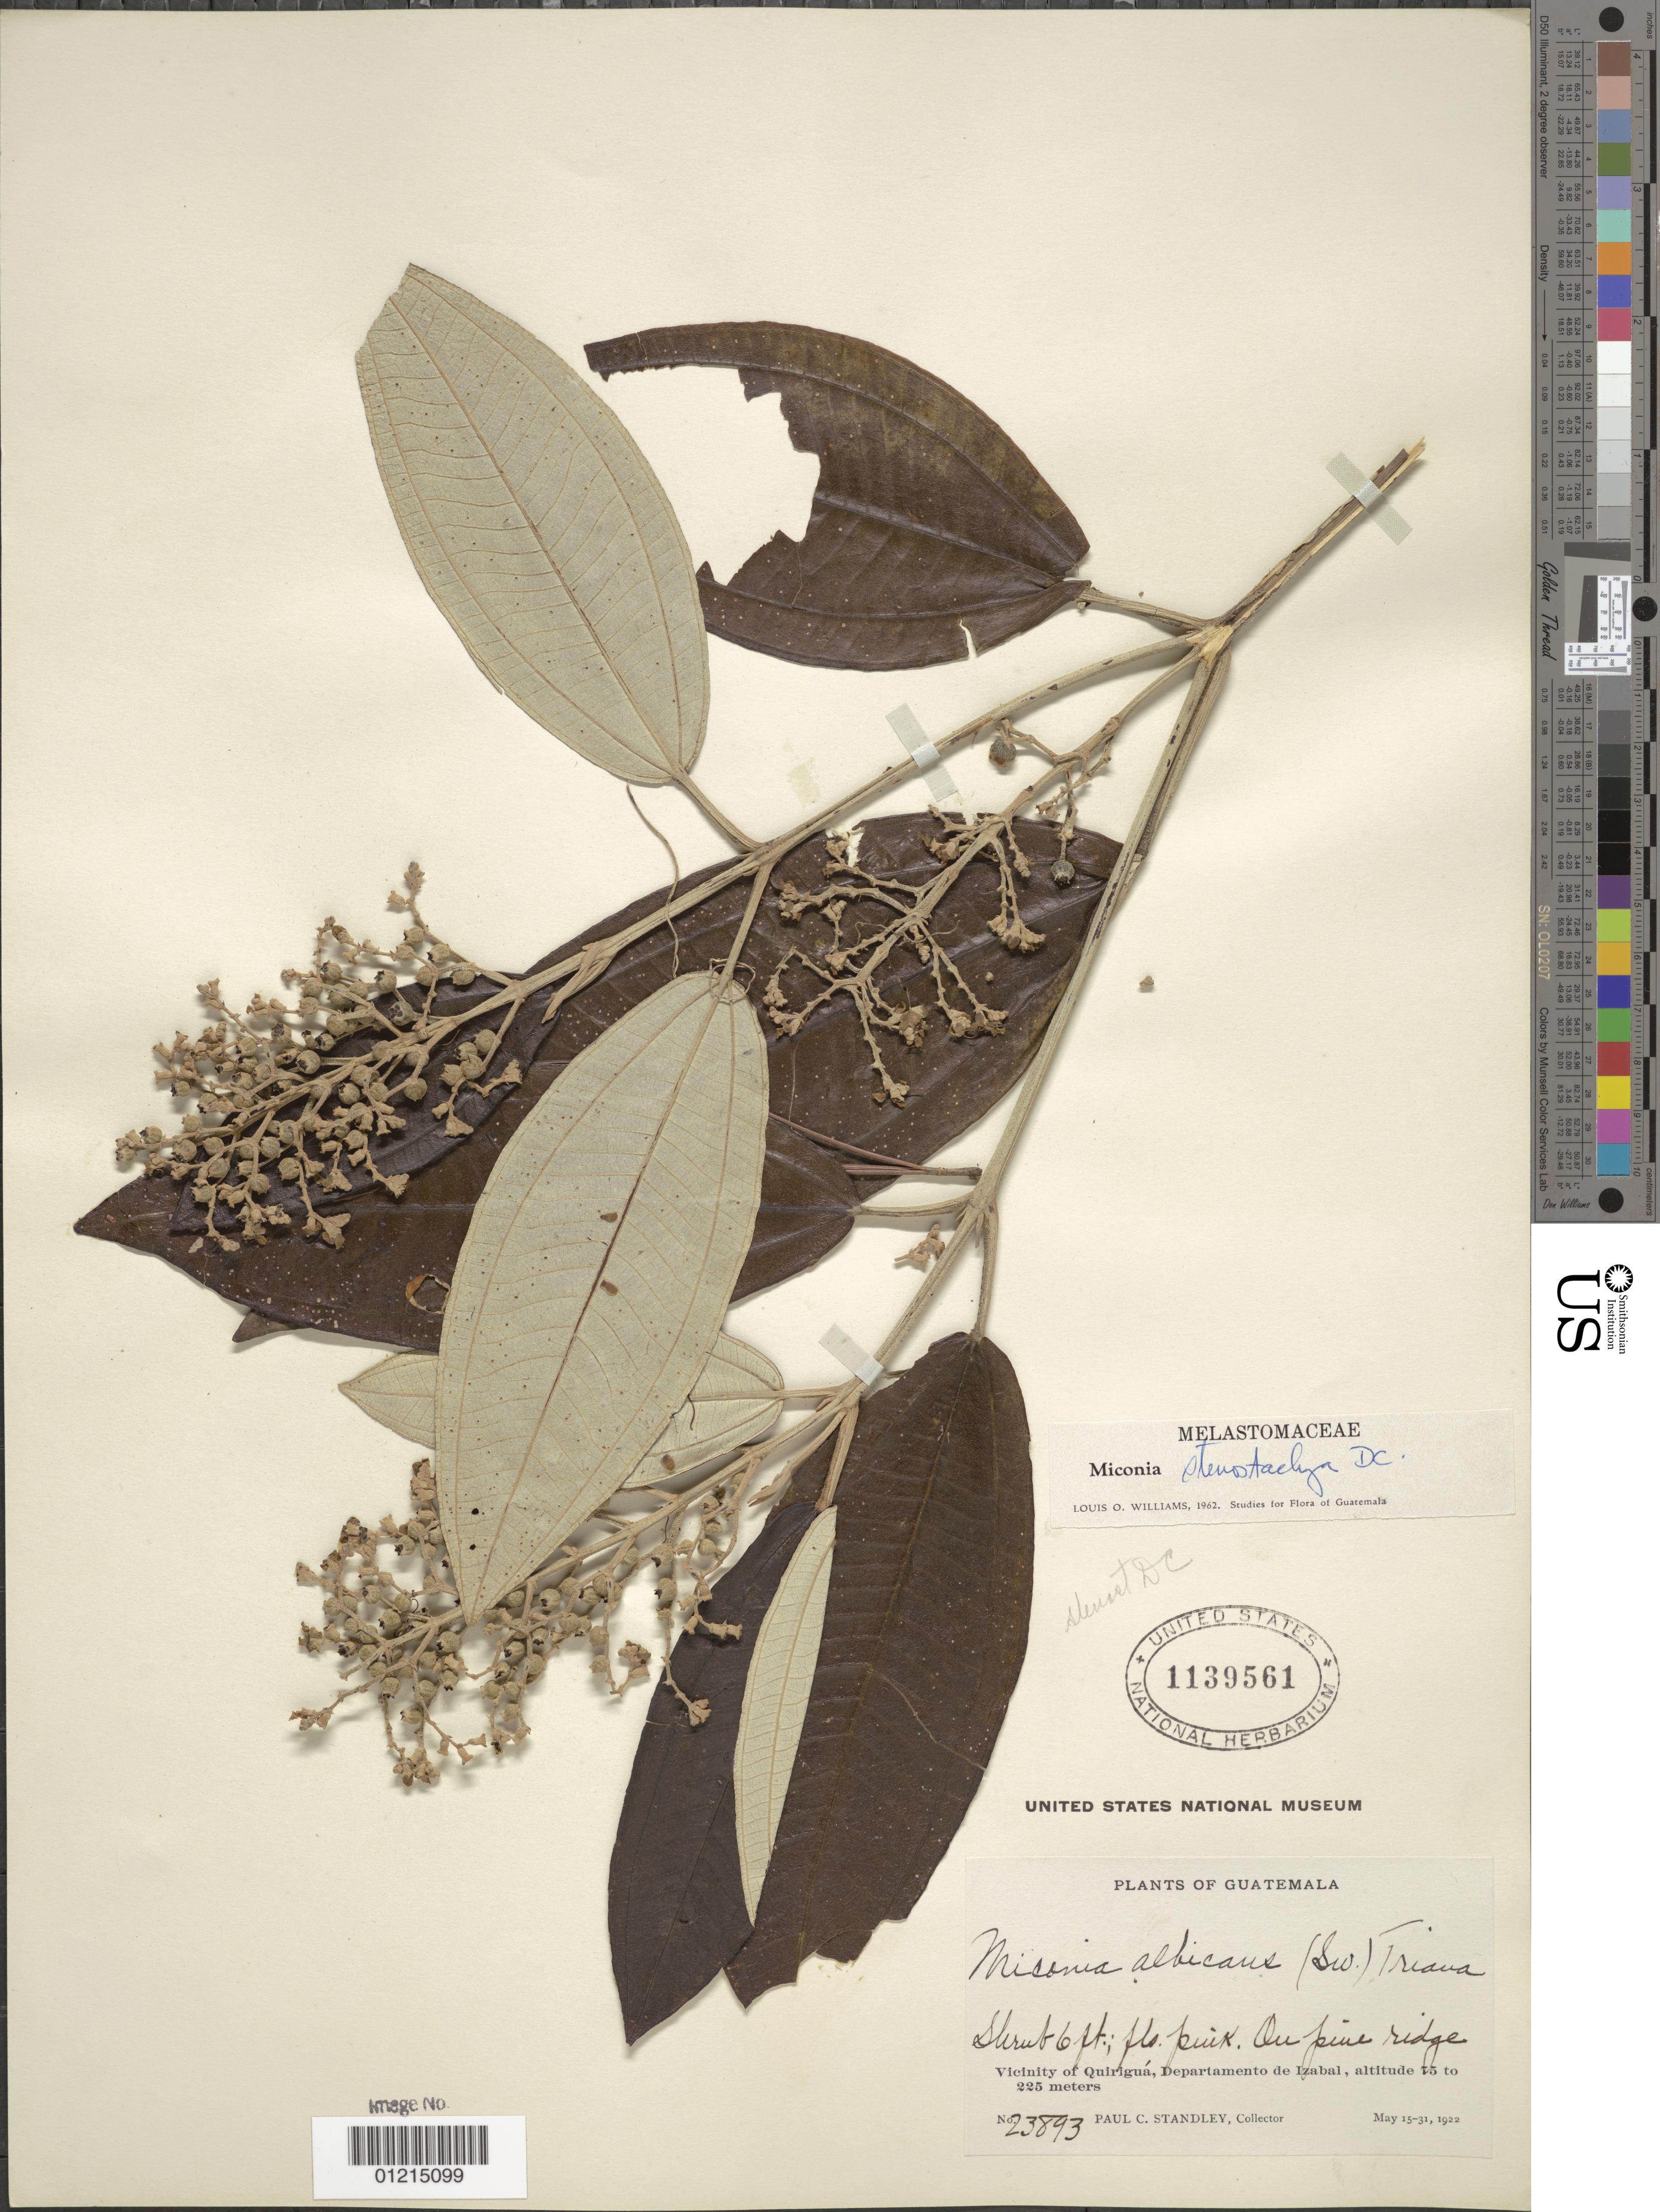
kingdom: Plantae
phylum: Tracheophyta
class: Magnoliopsida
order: Myrtales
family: Melastomataceae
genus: Miconia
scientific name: Miconia stenostachya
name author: DC.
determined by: Williams, Louis O.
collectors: P. C. Standley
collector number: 23893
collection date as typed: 15 May 1922 to 31 Mar 1922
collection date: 1922-03-31/1922-05-15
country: Guatemala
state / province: Izabal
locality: Vicinity of Quiriguá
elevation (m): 75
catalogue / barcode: US 1139561